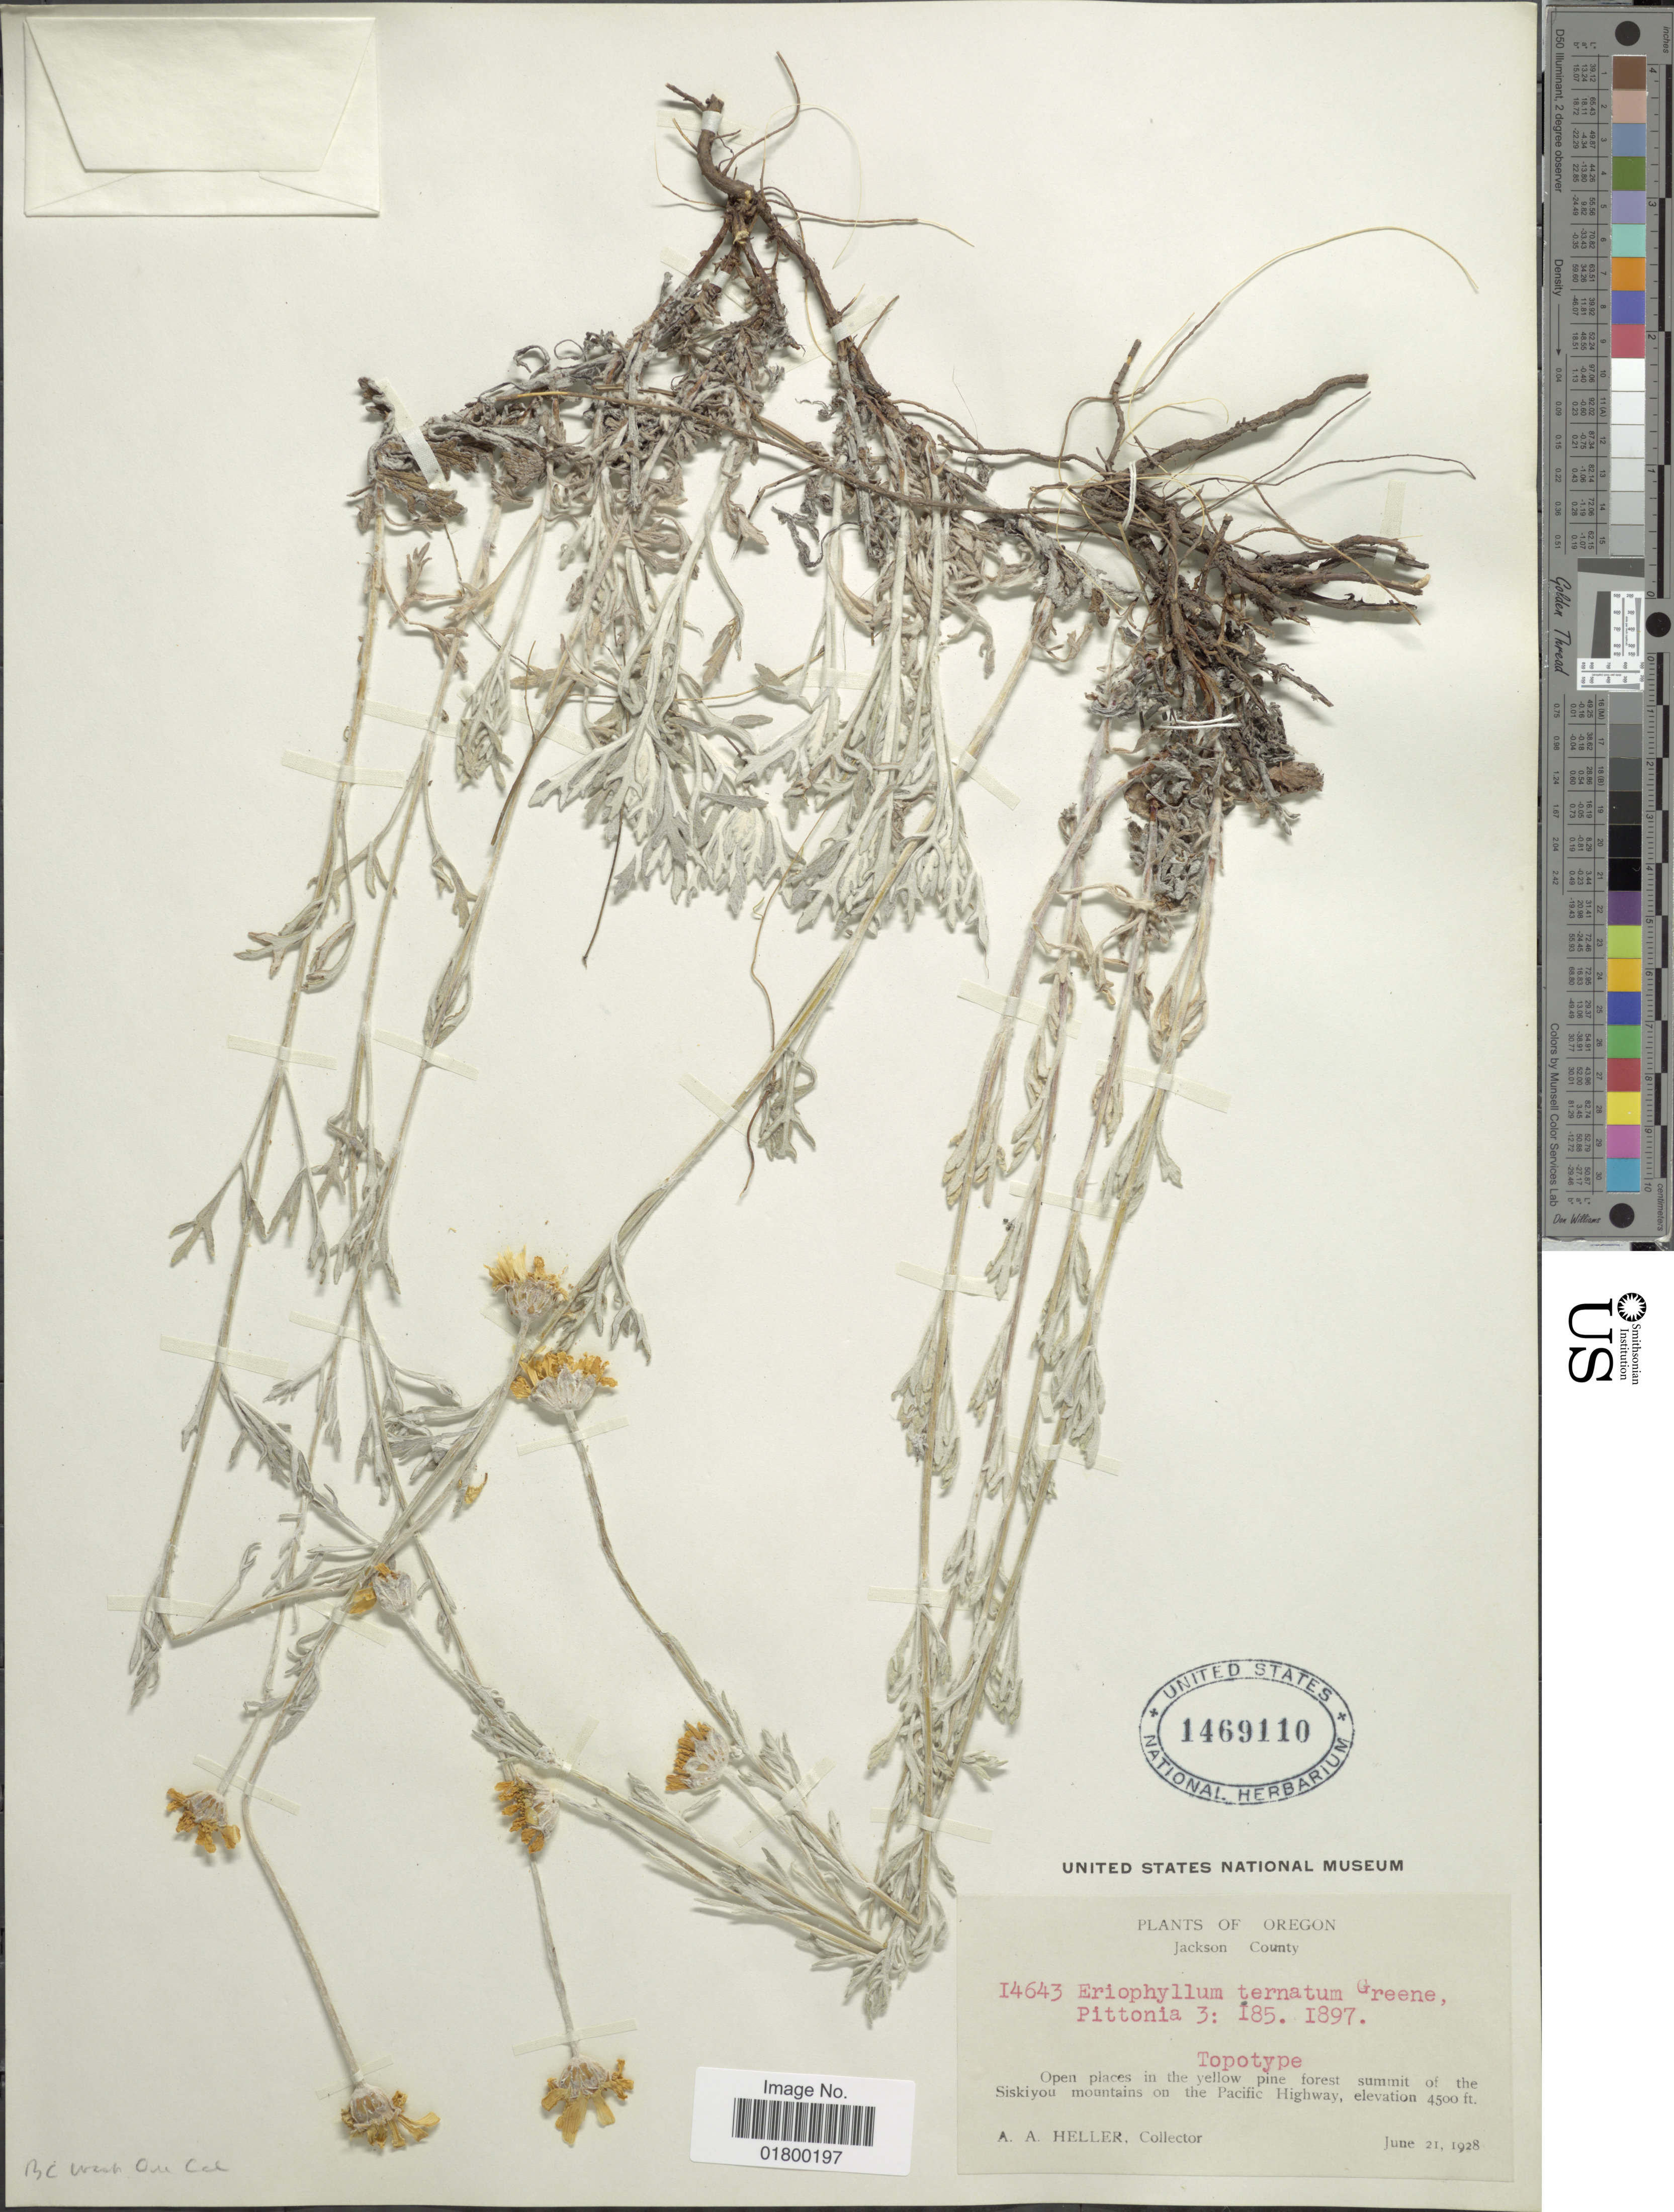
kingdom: Plantae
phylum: Tracheophyta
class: Magnoliopsida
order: Asterales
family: Asteraceae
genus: Eriophyllum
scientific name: Eriophyllum lanatum var. achillioides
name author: (DC.) Jeps.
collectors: A. A. Heller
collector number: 14643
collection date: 1928-06-21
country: United States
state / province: Oregon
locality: Jackson County, Open places in the yellow pine forest summit of the Siskiyou mountains on the Pacific Highway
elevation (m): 1372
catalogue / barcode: US 1469110